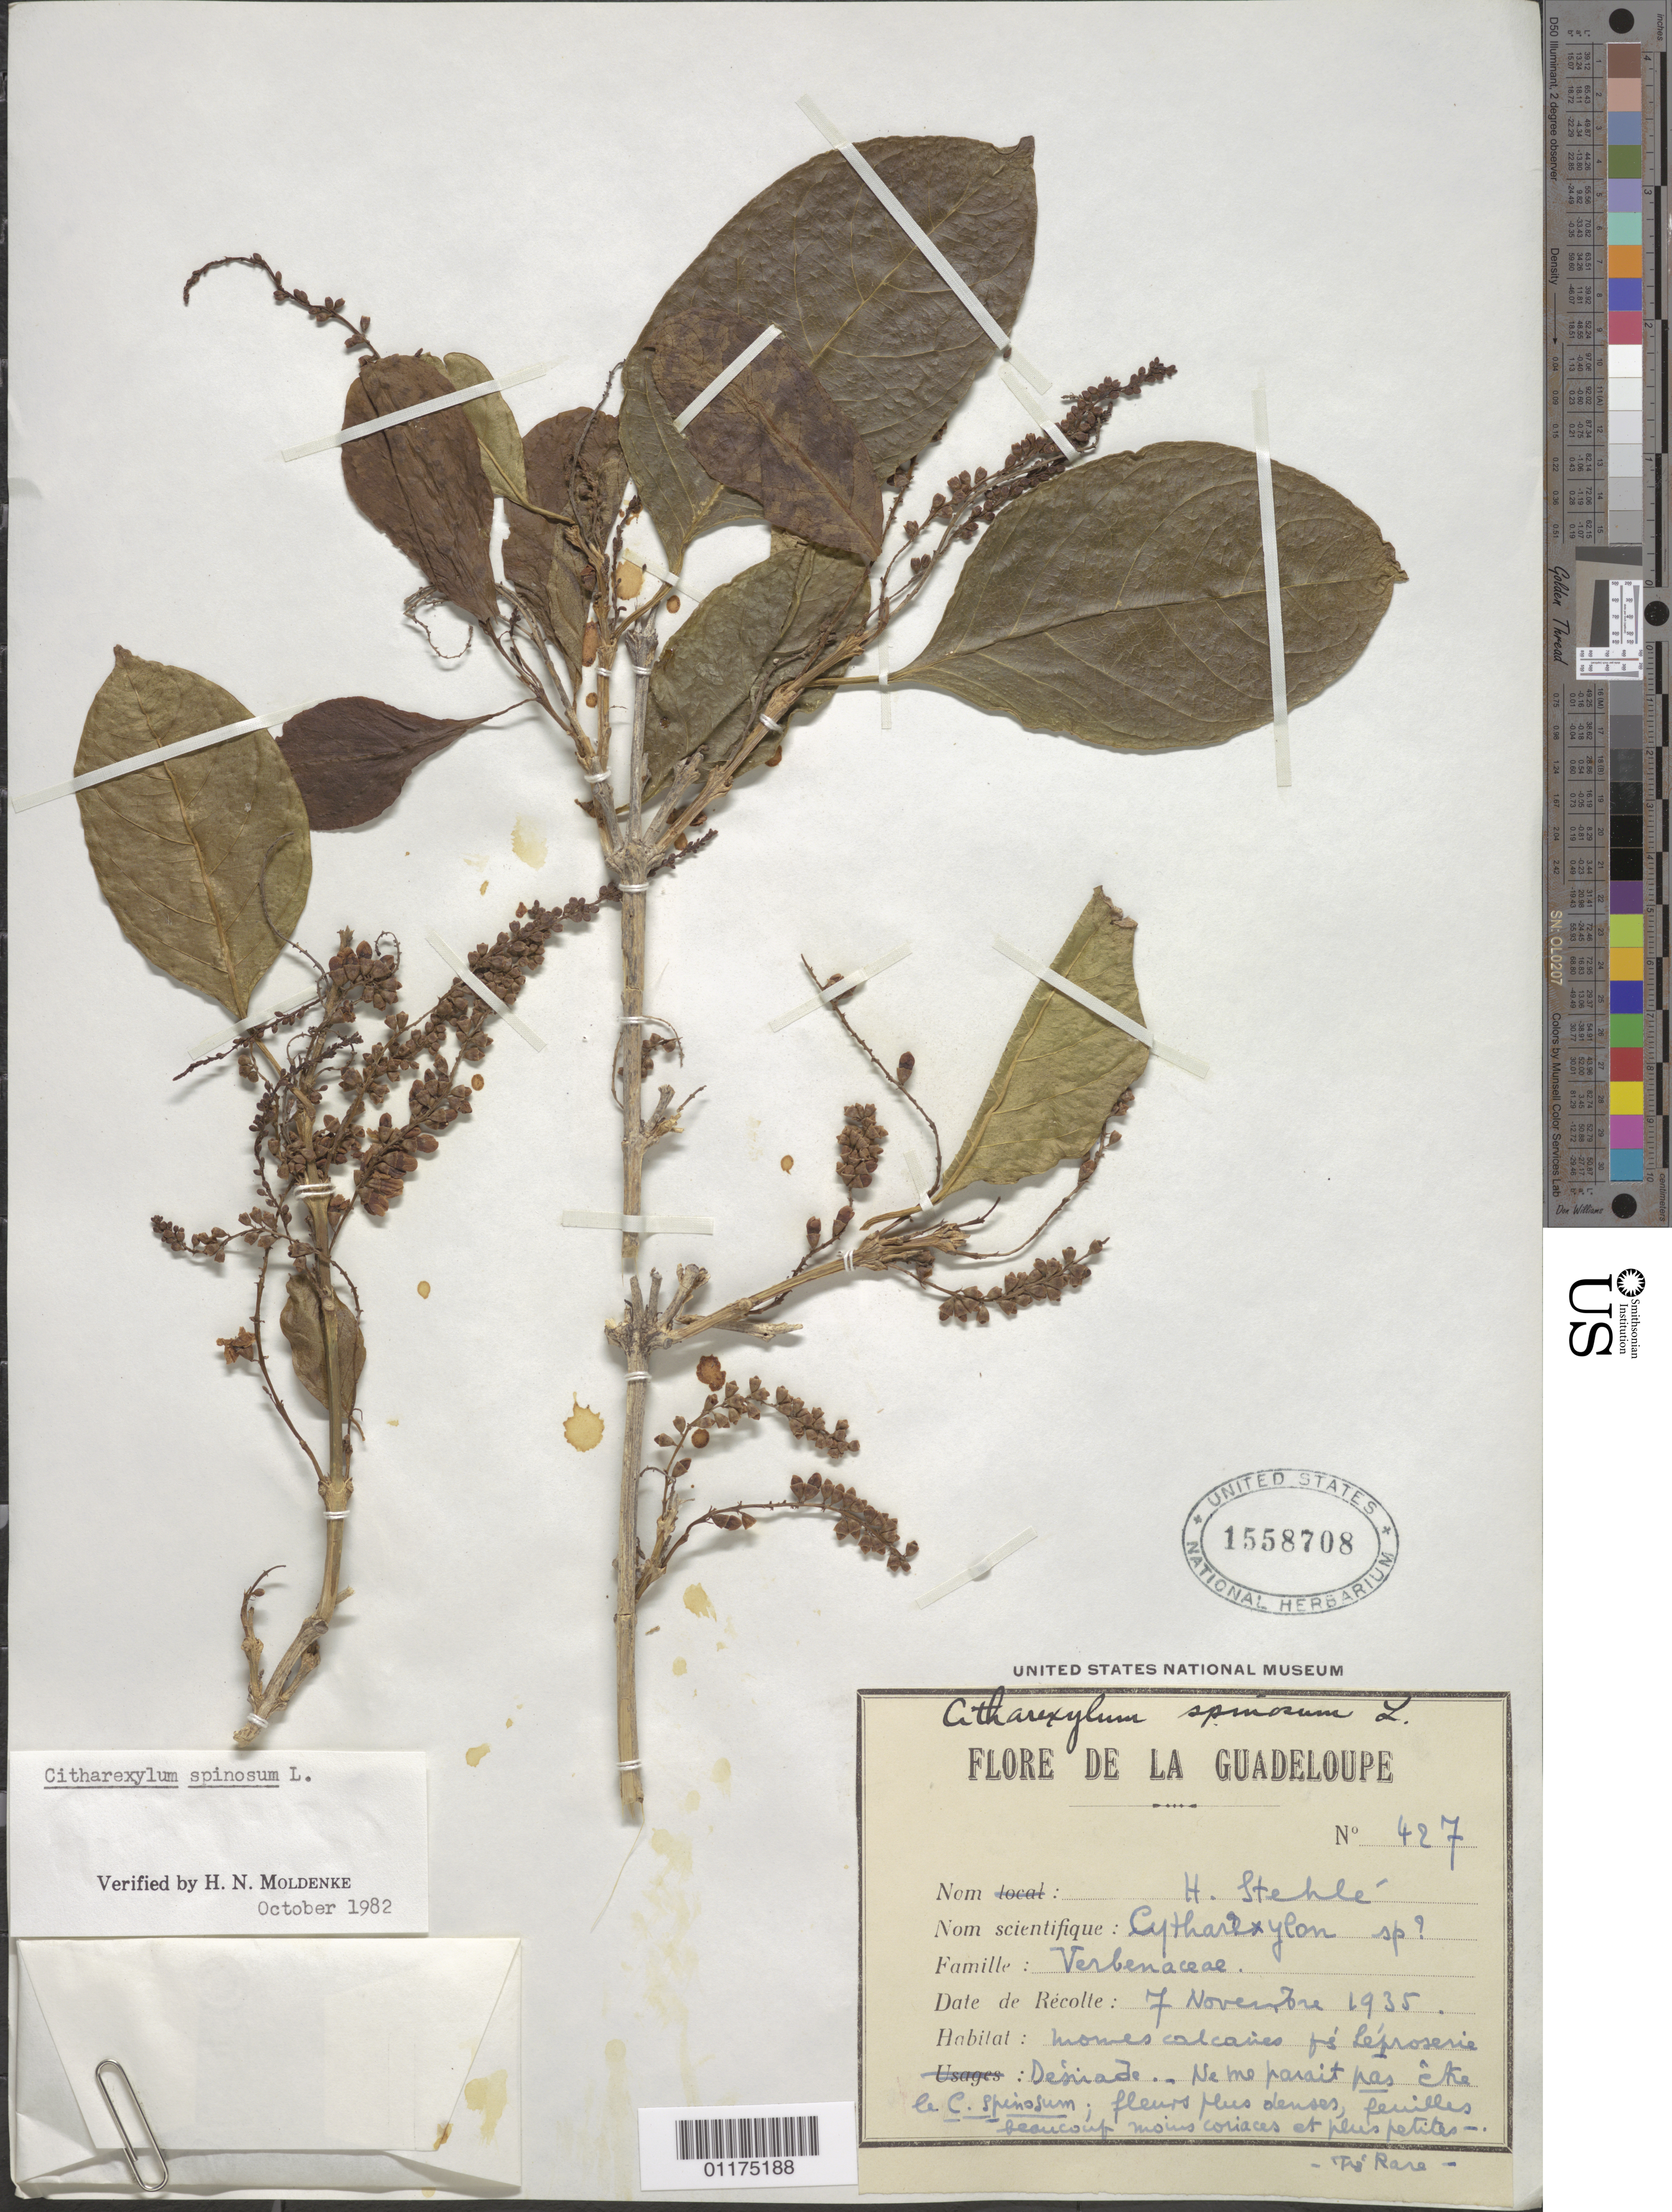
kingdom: Plantae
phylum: Tracheophyta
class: Magnoliopsida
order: Lamiales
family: Verbenaceae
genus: Citharexylum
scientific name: Citharexylum spinosum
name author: L.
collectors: H. Stehlé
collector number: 427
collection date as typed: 07 Nov 1935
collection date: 1935-11-07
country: Guadeloupe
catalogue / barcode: US 1558708